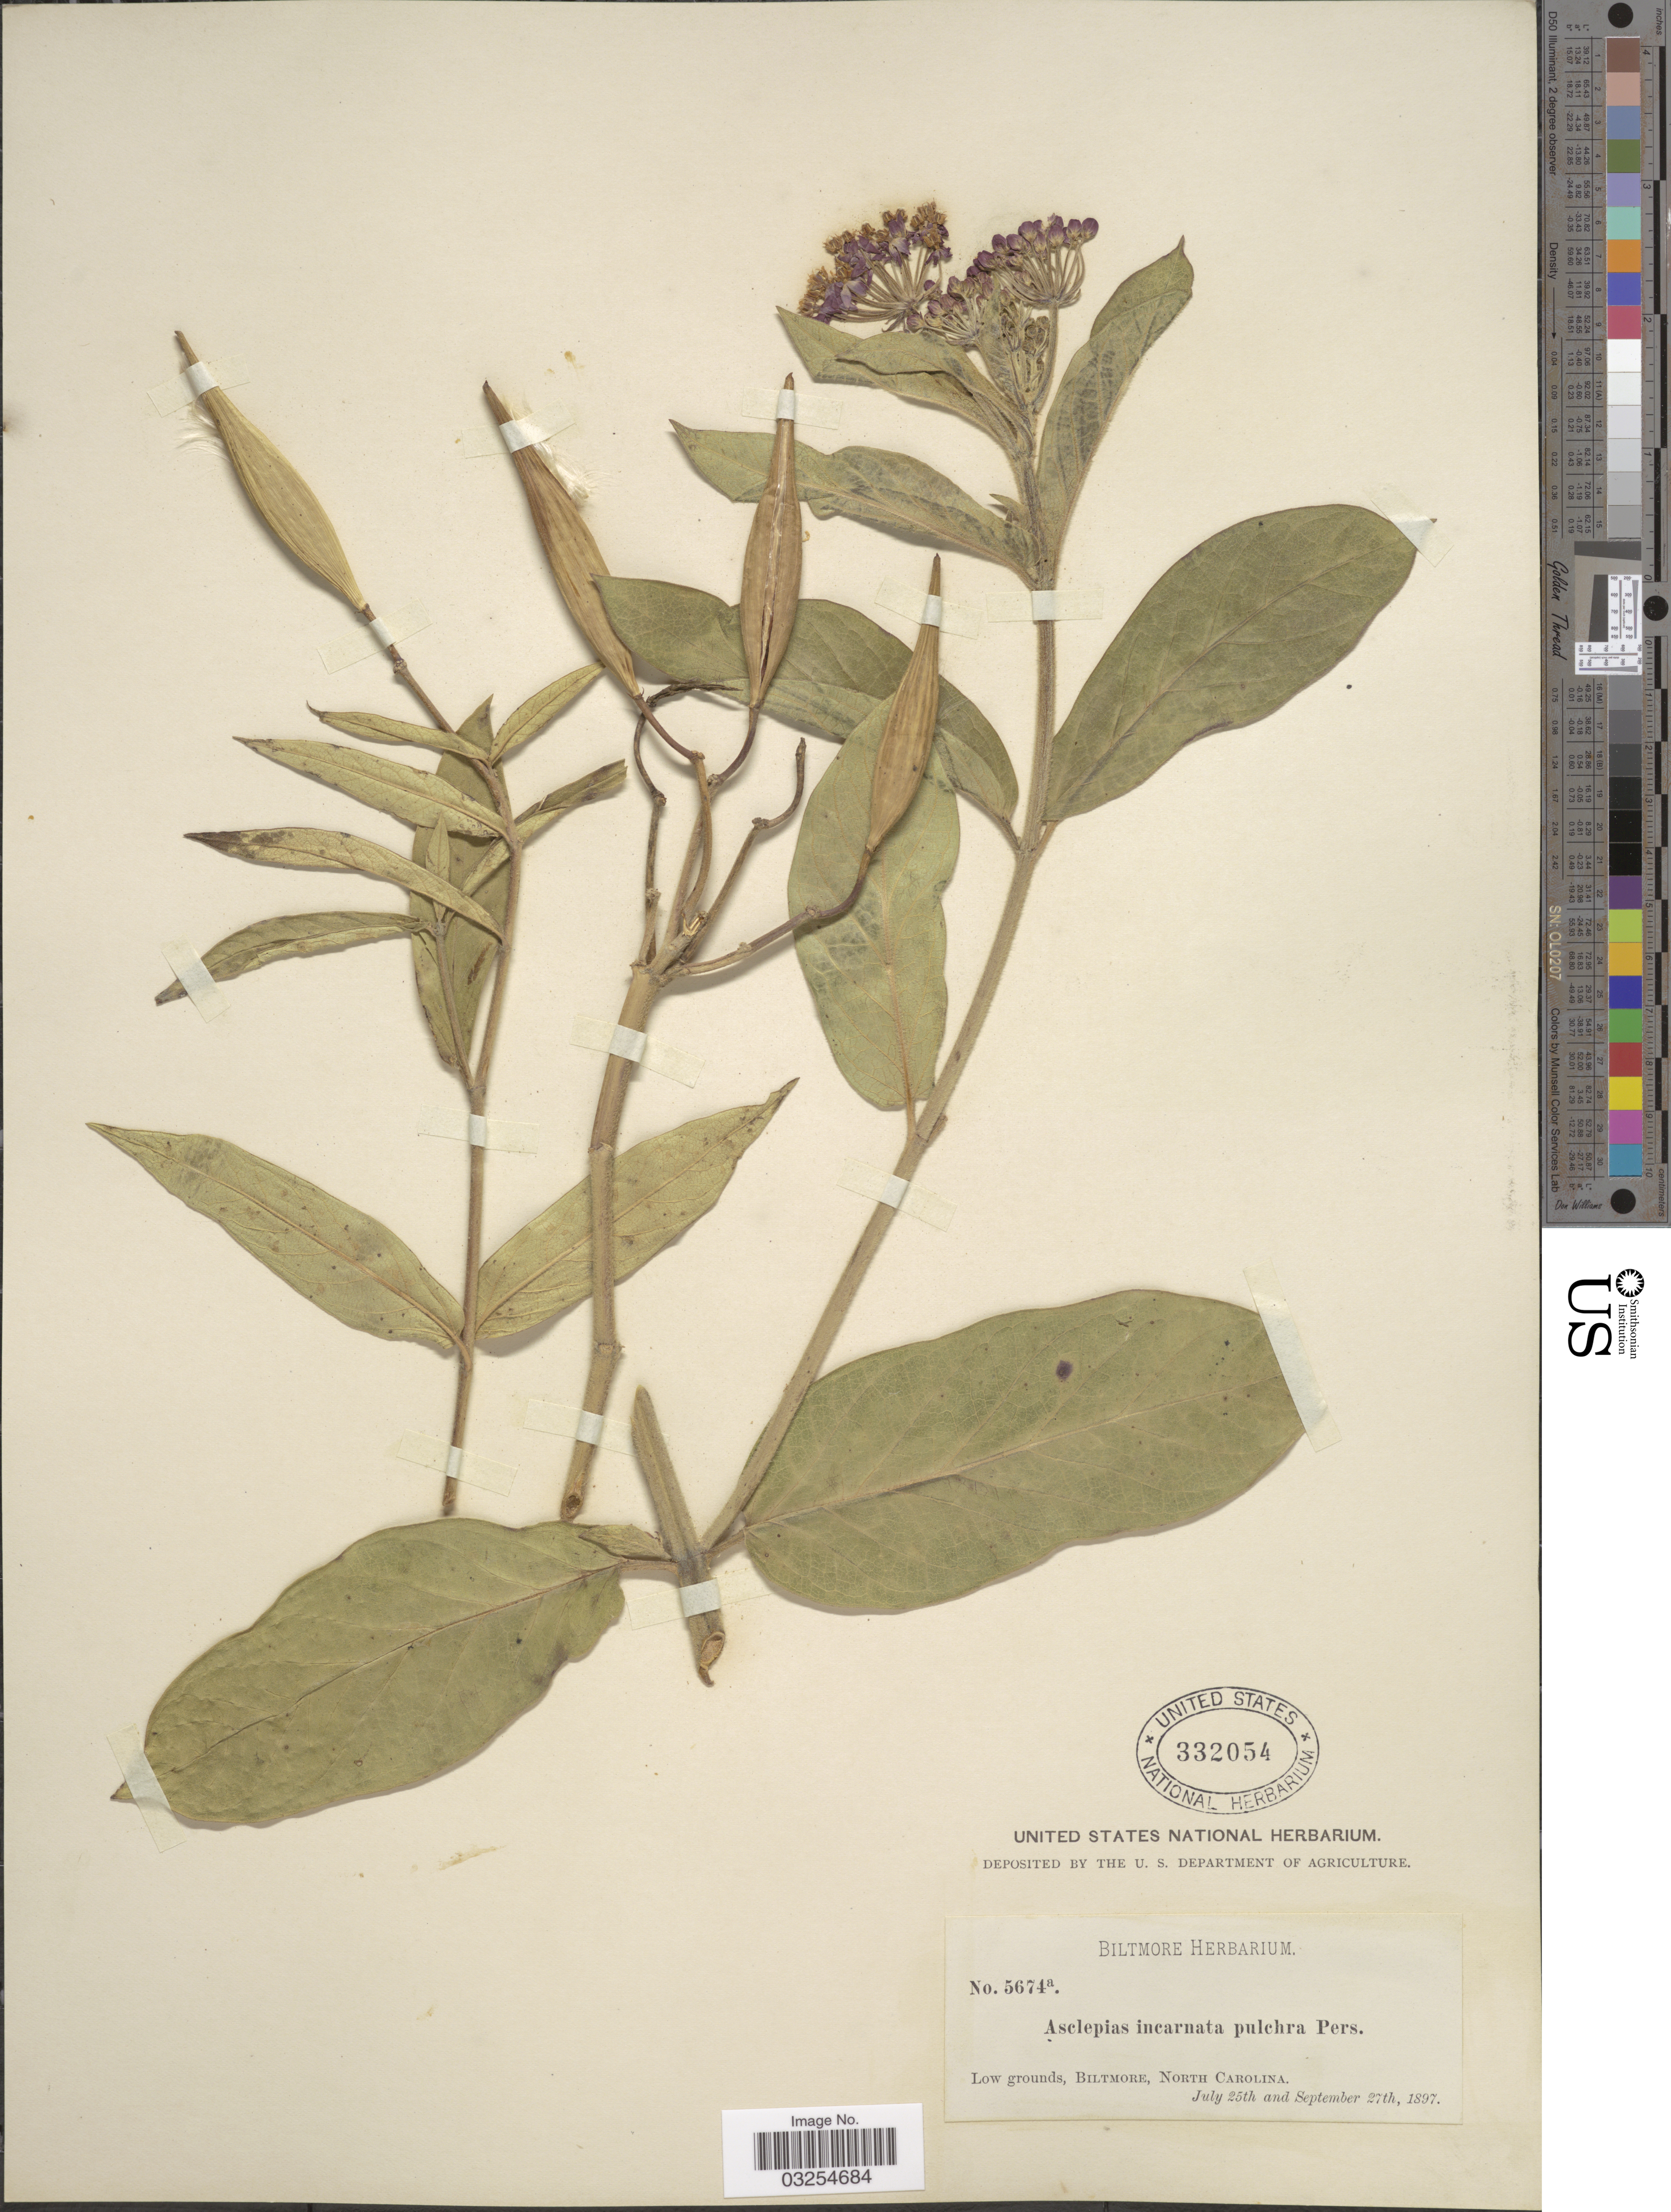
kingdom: Plantae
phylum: Tracheophyta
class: Magnoliopsida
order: Gentianales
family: Apocynaceae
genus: Asclepias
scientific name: Asclepias incarnata subsp. pulchra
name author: (Ehrh. ex Willd.) Woodson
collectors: ex herb. Biltmore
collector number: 5674a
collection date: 1897-07-25/1897-09-27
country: United States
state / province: North Carolina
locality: Low grounds, Biltmore.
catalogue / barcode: US 332054